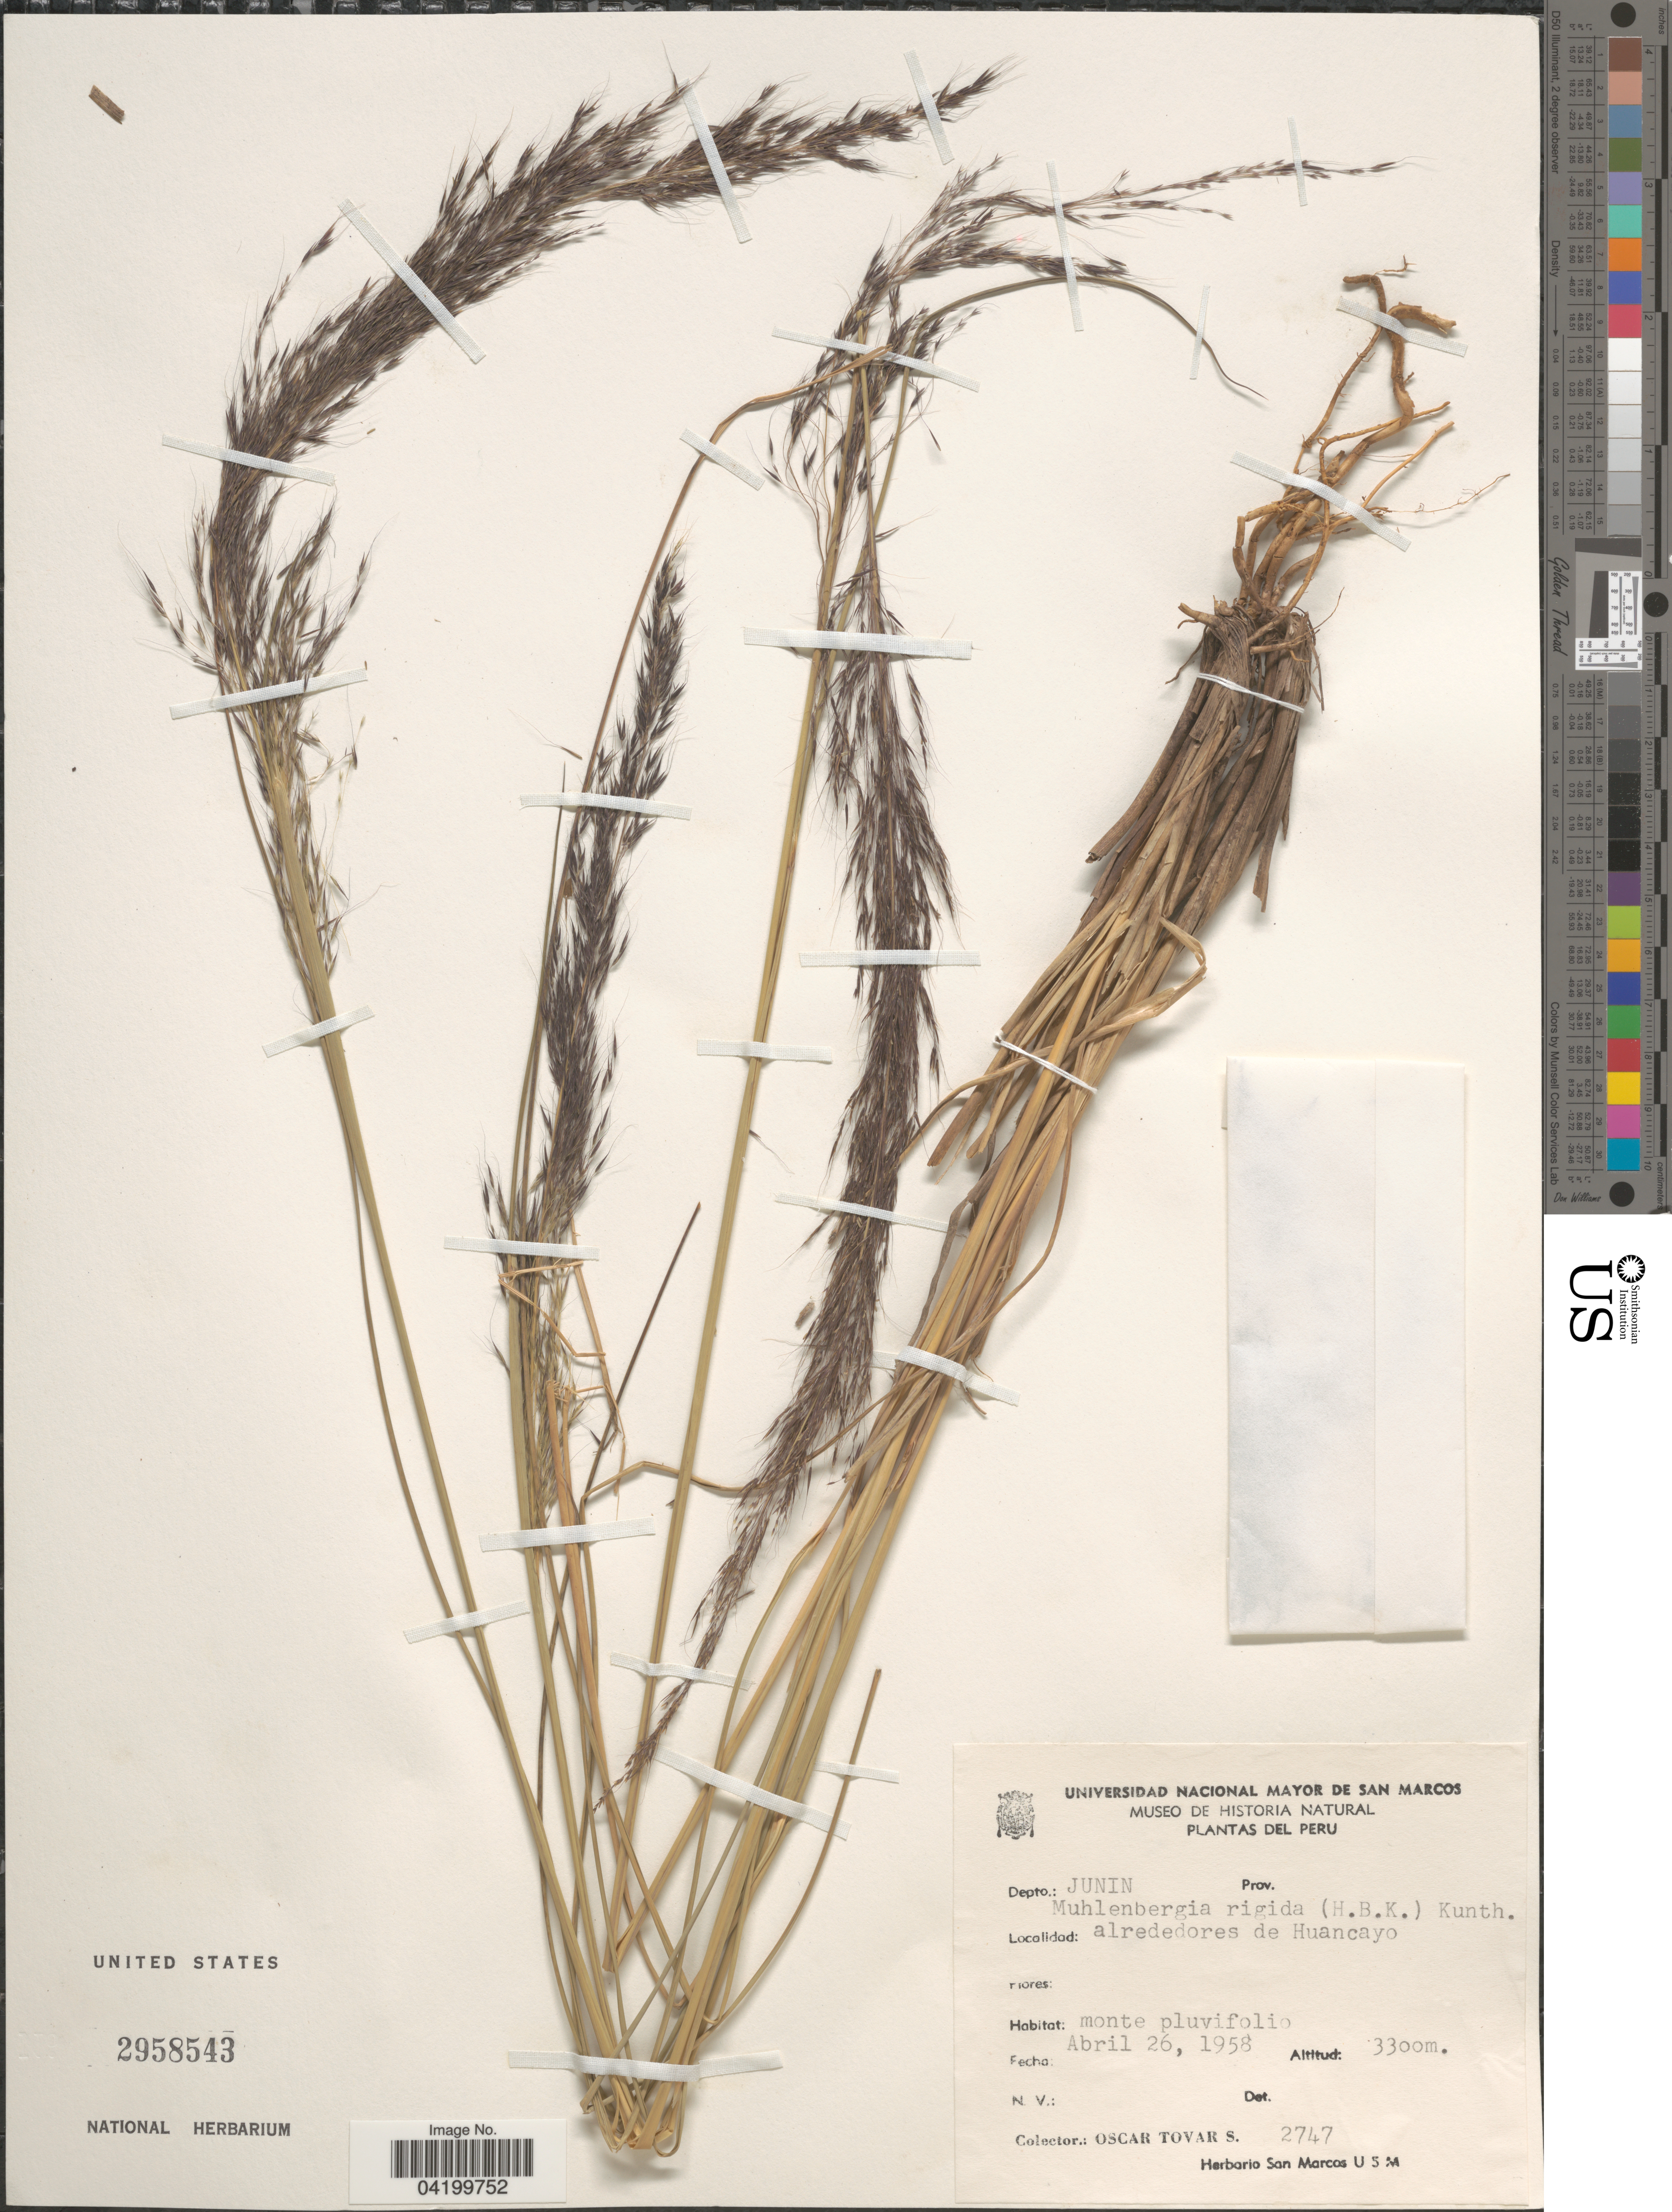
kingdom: Plantae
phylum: Tracheophyta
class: Liliopsida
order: Poales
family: Poaceae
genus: Muhlenbergia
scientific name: Muhlenbergia rigida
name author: (Kunth) Kunth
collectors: Ó. Tovar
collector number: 2747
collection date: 1958-04-26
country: Peru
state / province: Junin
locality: Depto.: Junin. Alrededores de Huancayo.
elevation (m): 3300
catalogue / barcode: US 2958543